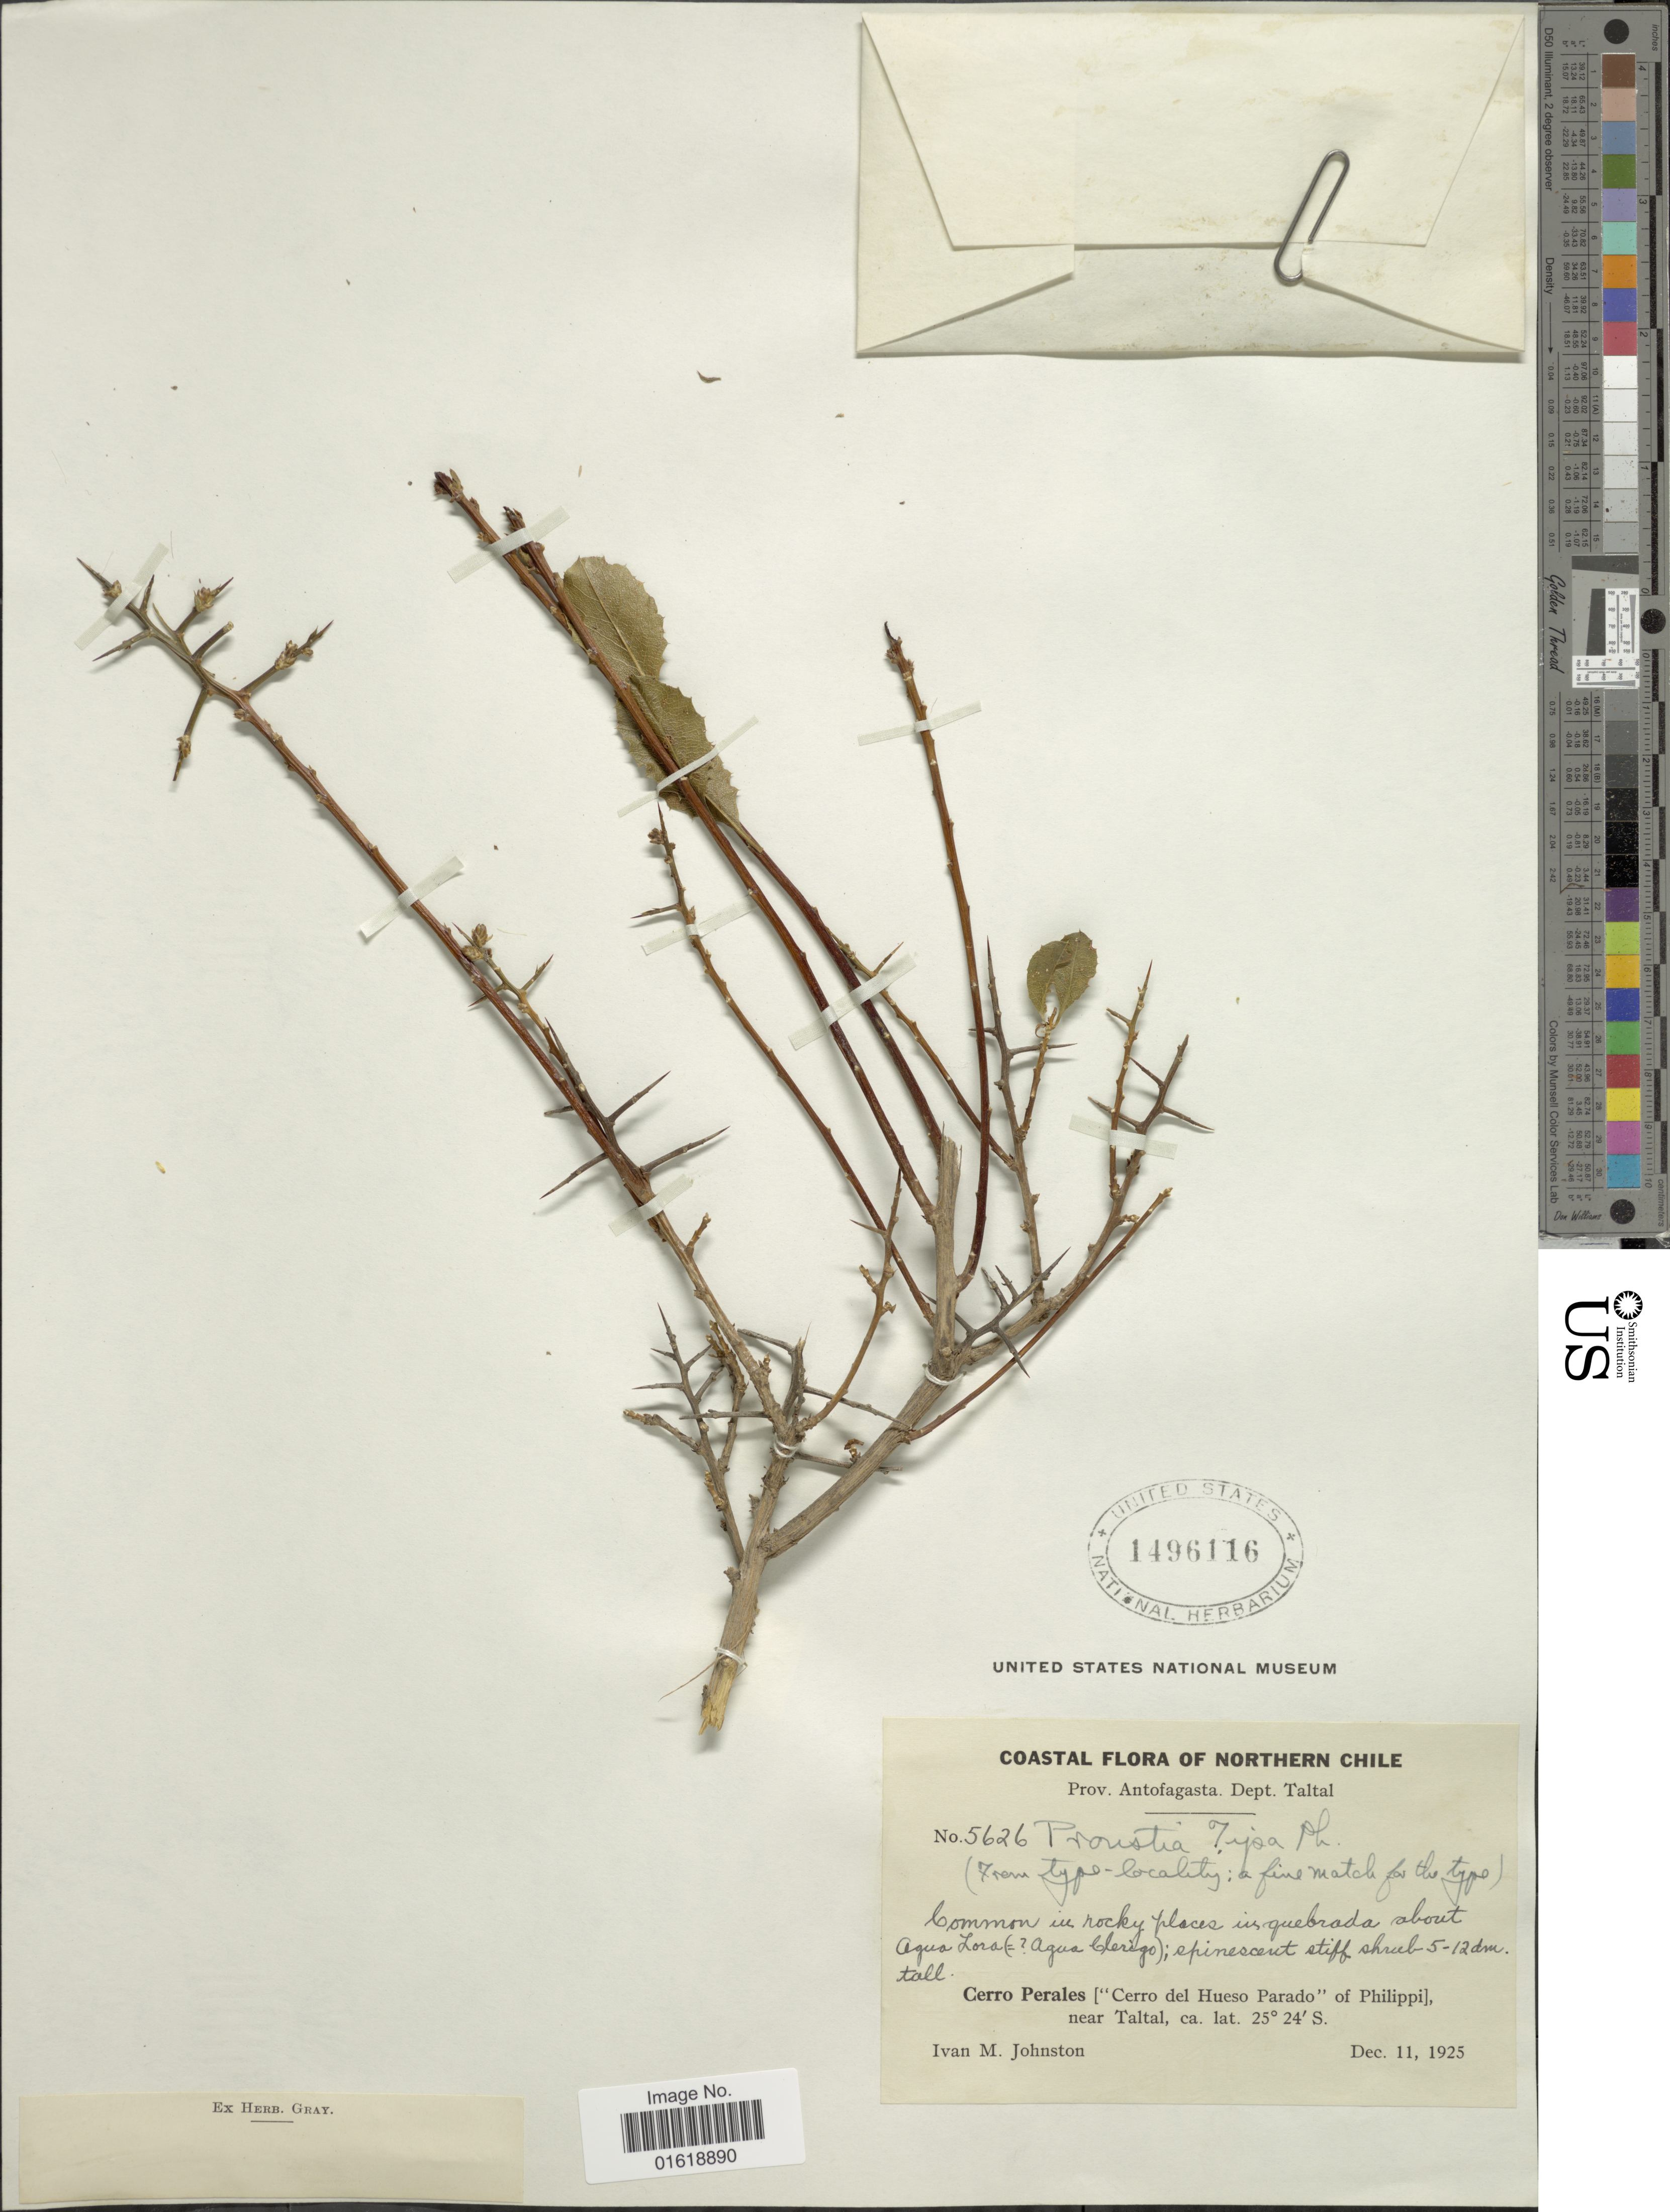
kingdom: Plantae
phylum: Tracheophyta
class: Magnoliopsida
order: Asterales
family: Asteraceae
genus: Proustia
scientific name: Proustia tipia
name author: Phil.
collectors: I.M. Johnston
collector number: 5626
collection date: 1925-12-11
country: Chile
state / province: Antofagasta (II)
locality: Northern Chile. Prov. Antofagasta. Dept. Taltal. Common in rocky places in quebrada about Agua Lora (=Agua Clerigo). Cerro Perales ["Cerro del Hueso Parado" of Philippi], near Taltal.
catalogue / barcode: US 1496116